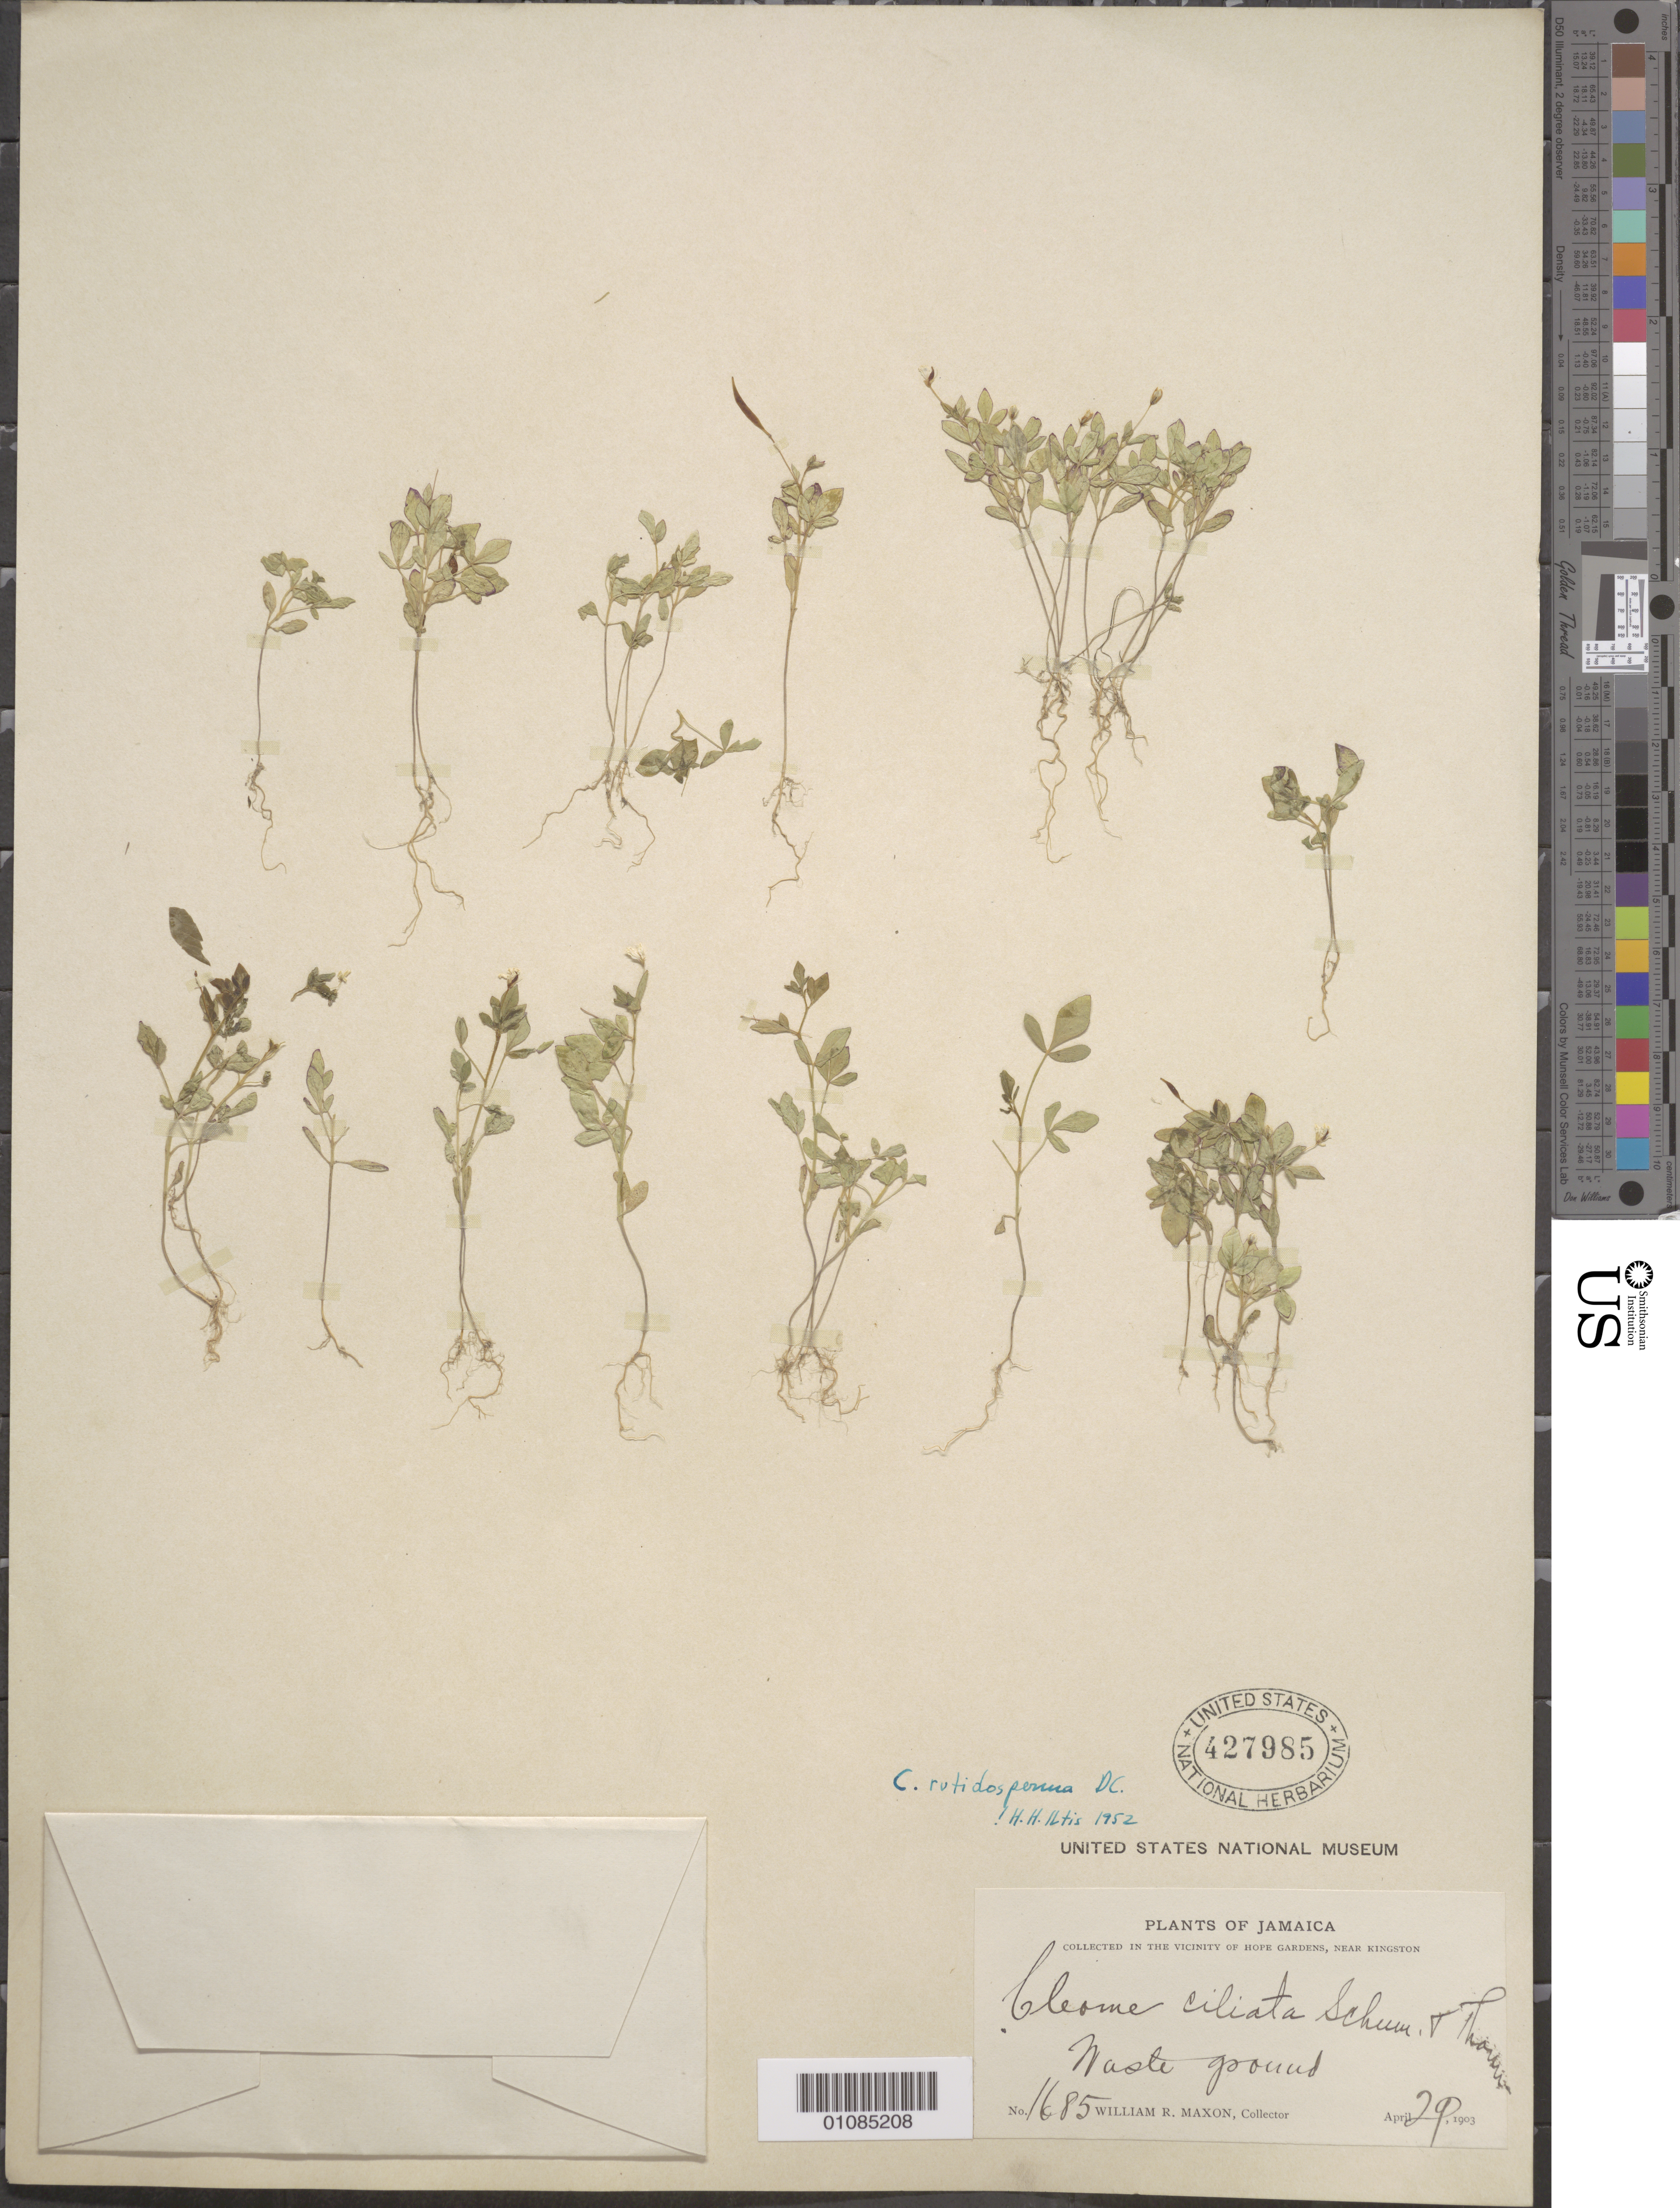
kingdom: Plantae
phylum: Tracheophyta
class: Magnoliopsida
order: Brassicales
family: Cleomaceae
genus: Sieruela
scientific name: Sieruela rutidosperma var. rutidosperma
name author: (DC.) Roalson & J.C. Hall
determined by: Strong, Mark T., (BOT), Smithsonian Institution - National Museum of Natural History (UNITED STATES)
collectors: W. R. Maxon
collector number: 1685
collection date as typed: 29 Apr 1903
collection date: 1903-04-29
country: Jamaica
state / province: Kingston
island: Jamaica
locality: Vicinity of Hope Gardens.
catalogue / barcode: US 427985